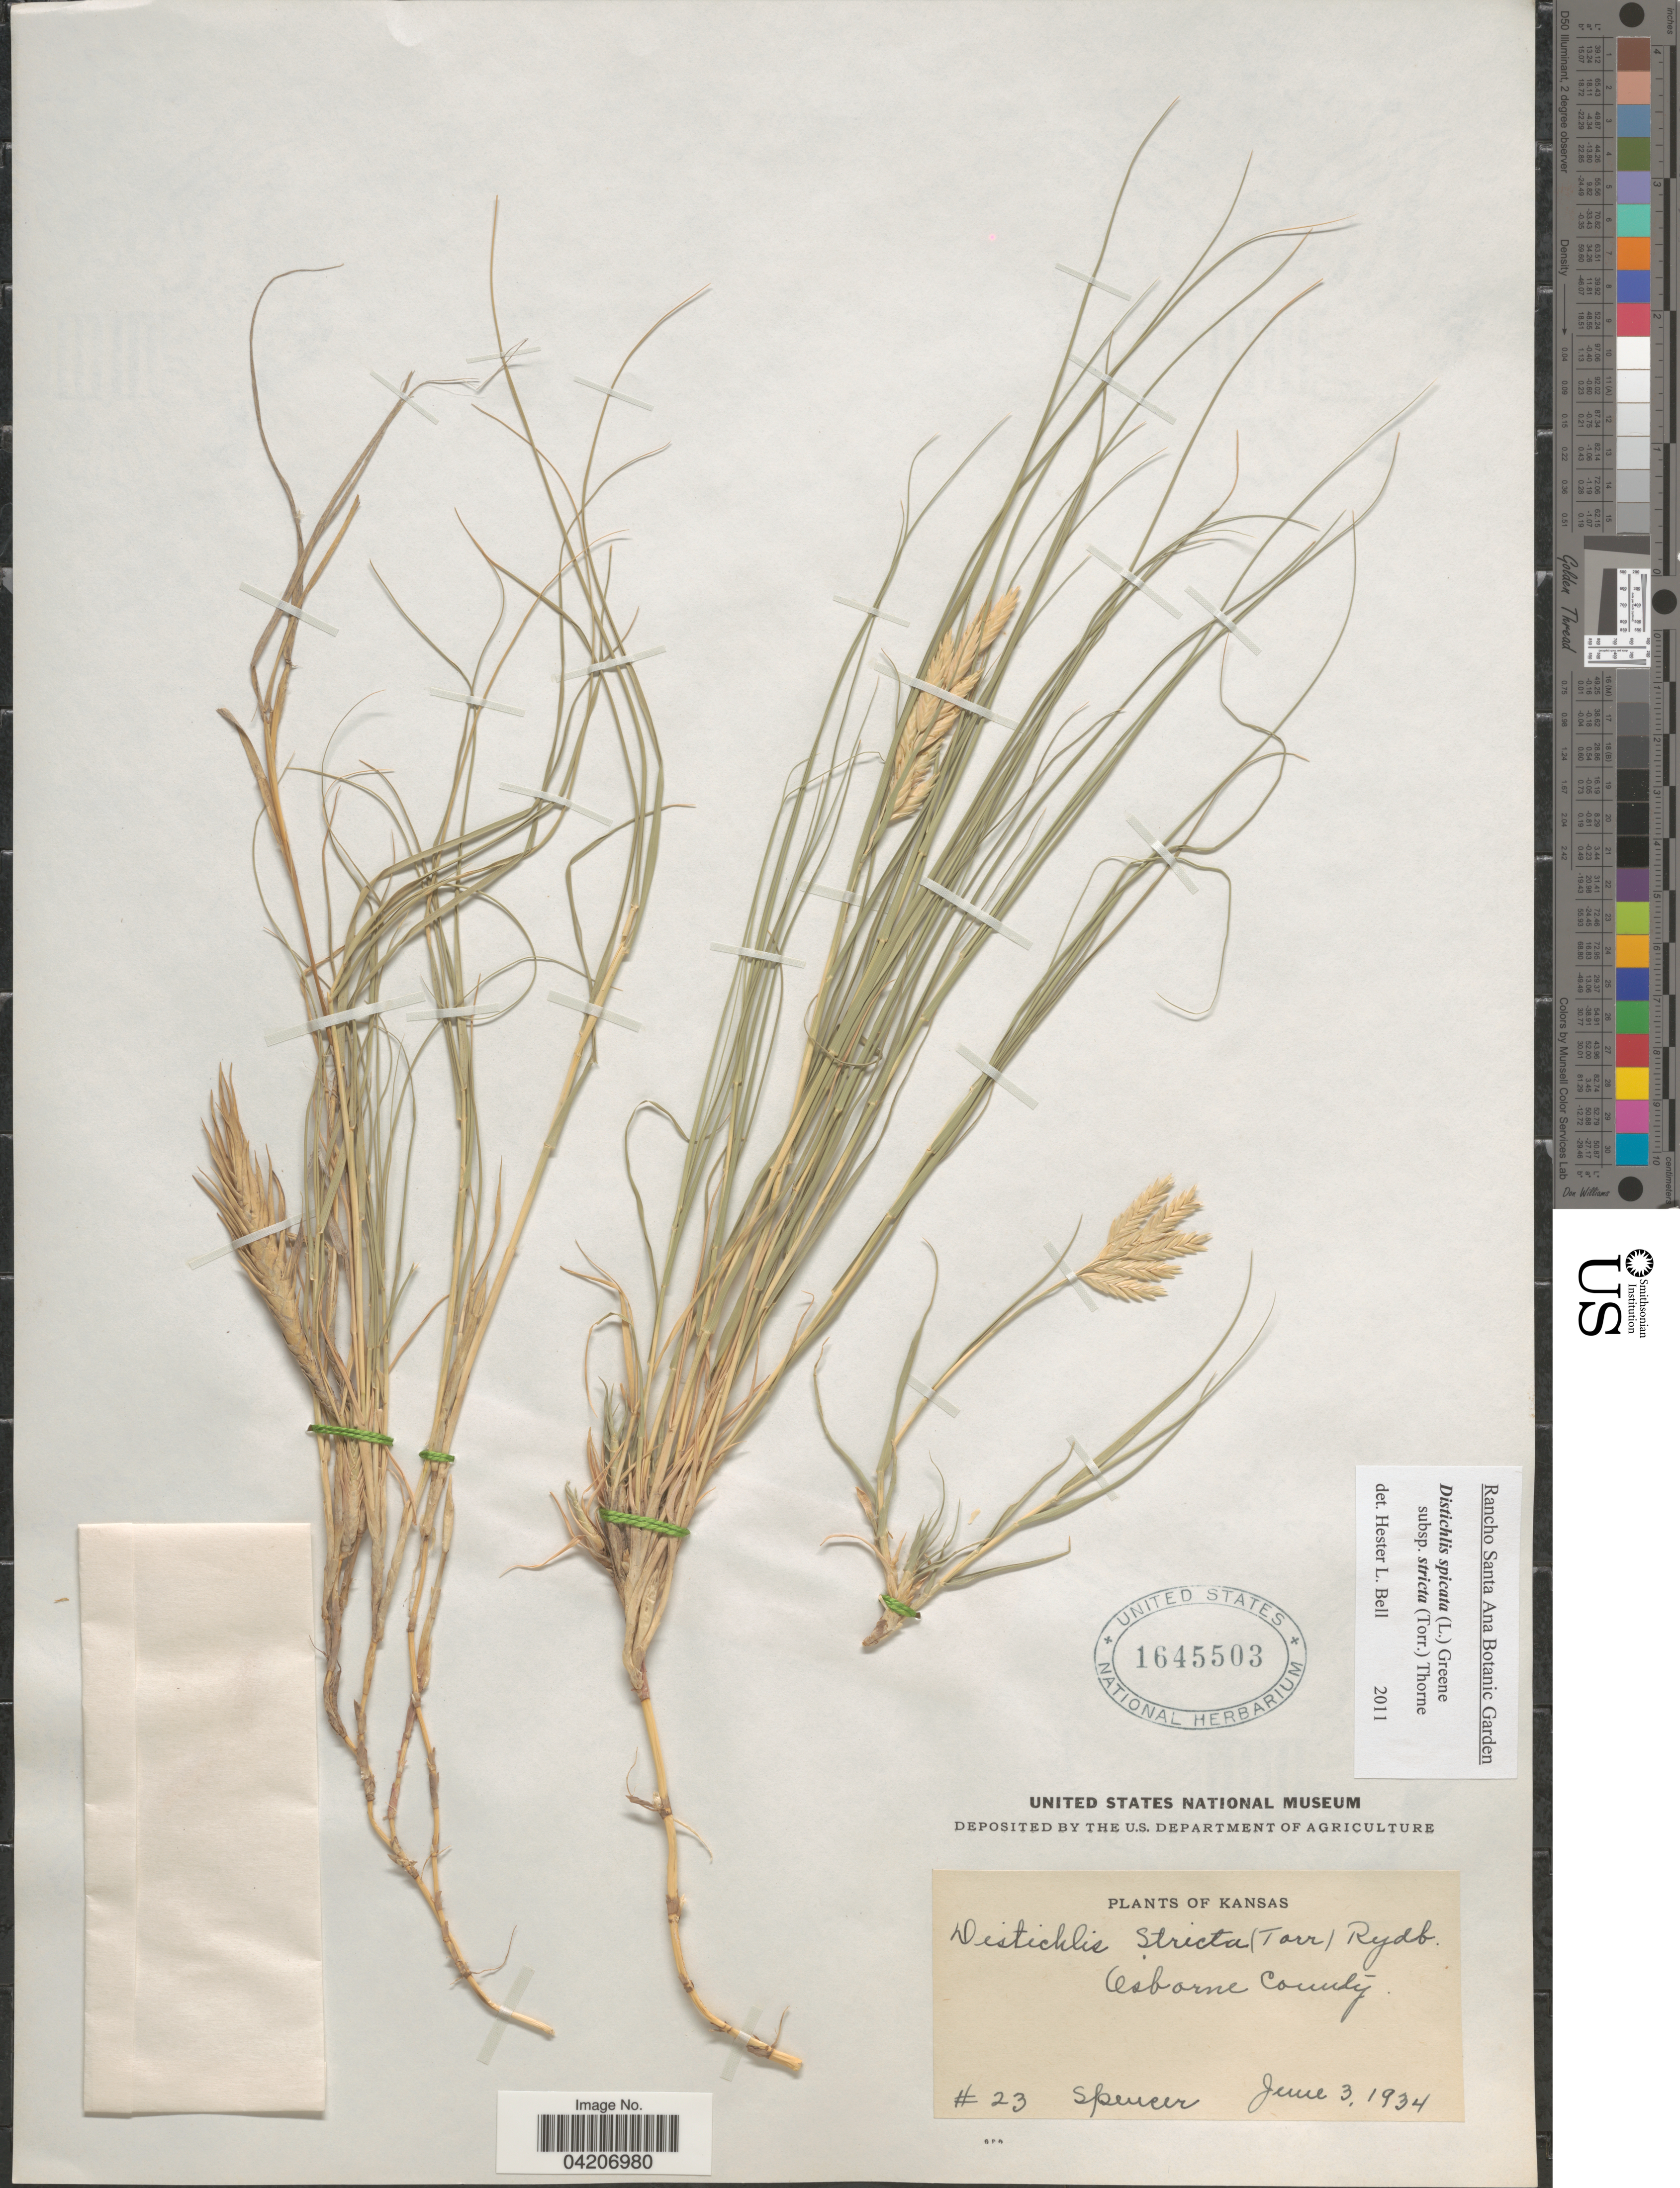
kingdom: Plantae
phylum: Tracheophyta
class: Liliopsida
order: Poales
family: Poaceae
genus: Distichlis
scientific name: Distichlis spicata subsp. stricta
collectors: -- Spencer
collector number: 23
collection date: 1934-06-03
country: United States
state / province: Kansas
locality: Osborne County.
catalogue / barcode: US 1645503